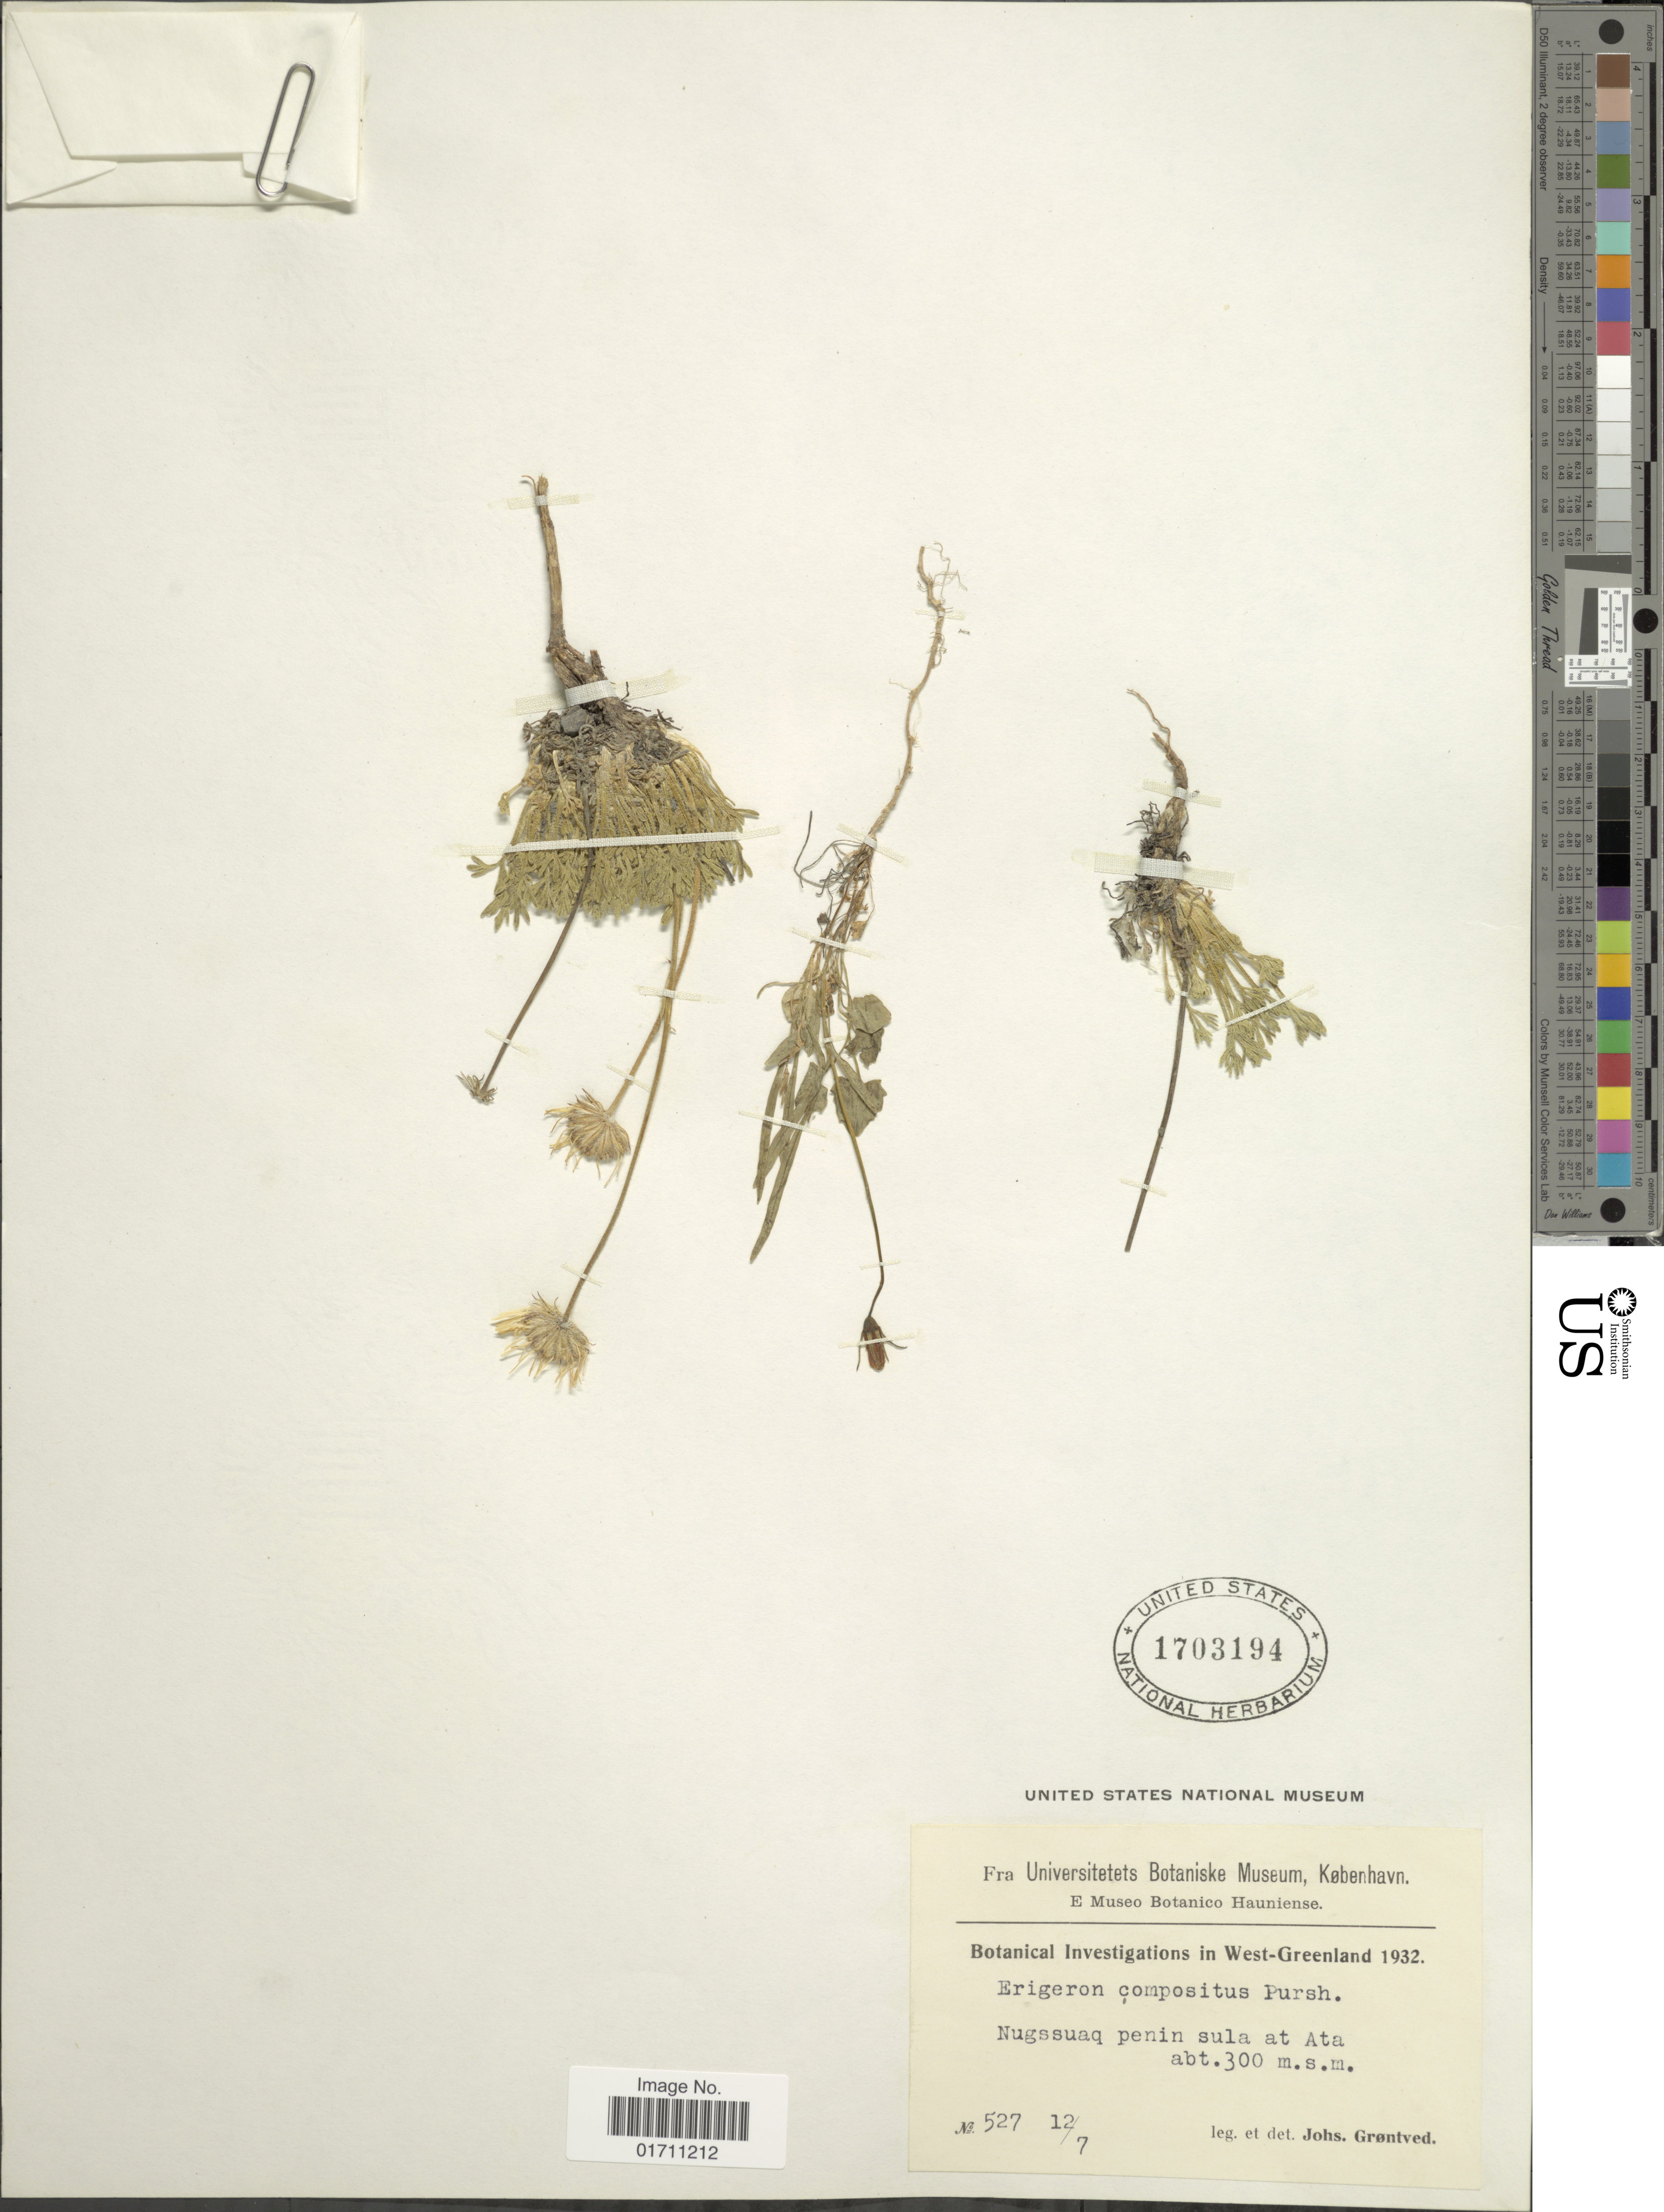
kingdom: Plantae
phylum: Tracheophyta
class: Magnoliopsida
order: Asterales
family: Asteraceae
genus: Erigeron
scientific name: Erigeron compositus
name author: Pursh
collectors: J. Grøntved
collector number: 527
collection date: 1932-07-12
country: Greenland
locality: Nugssuaq penin sula at Ata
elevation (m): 300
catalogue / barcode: US 1703194